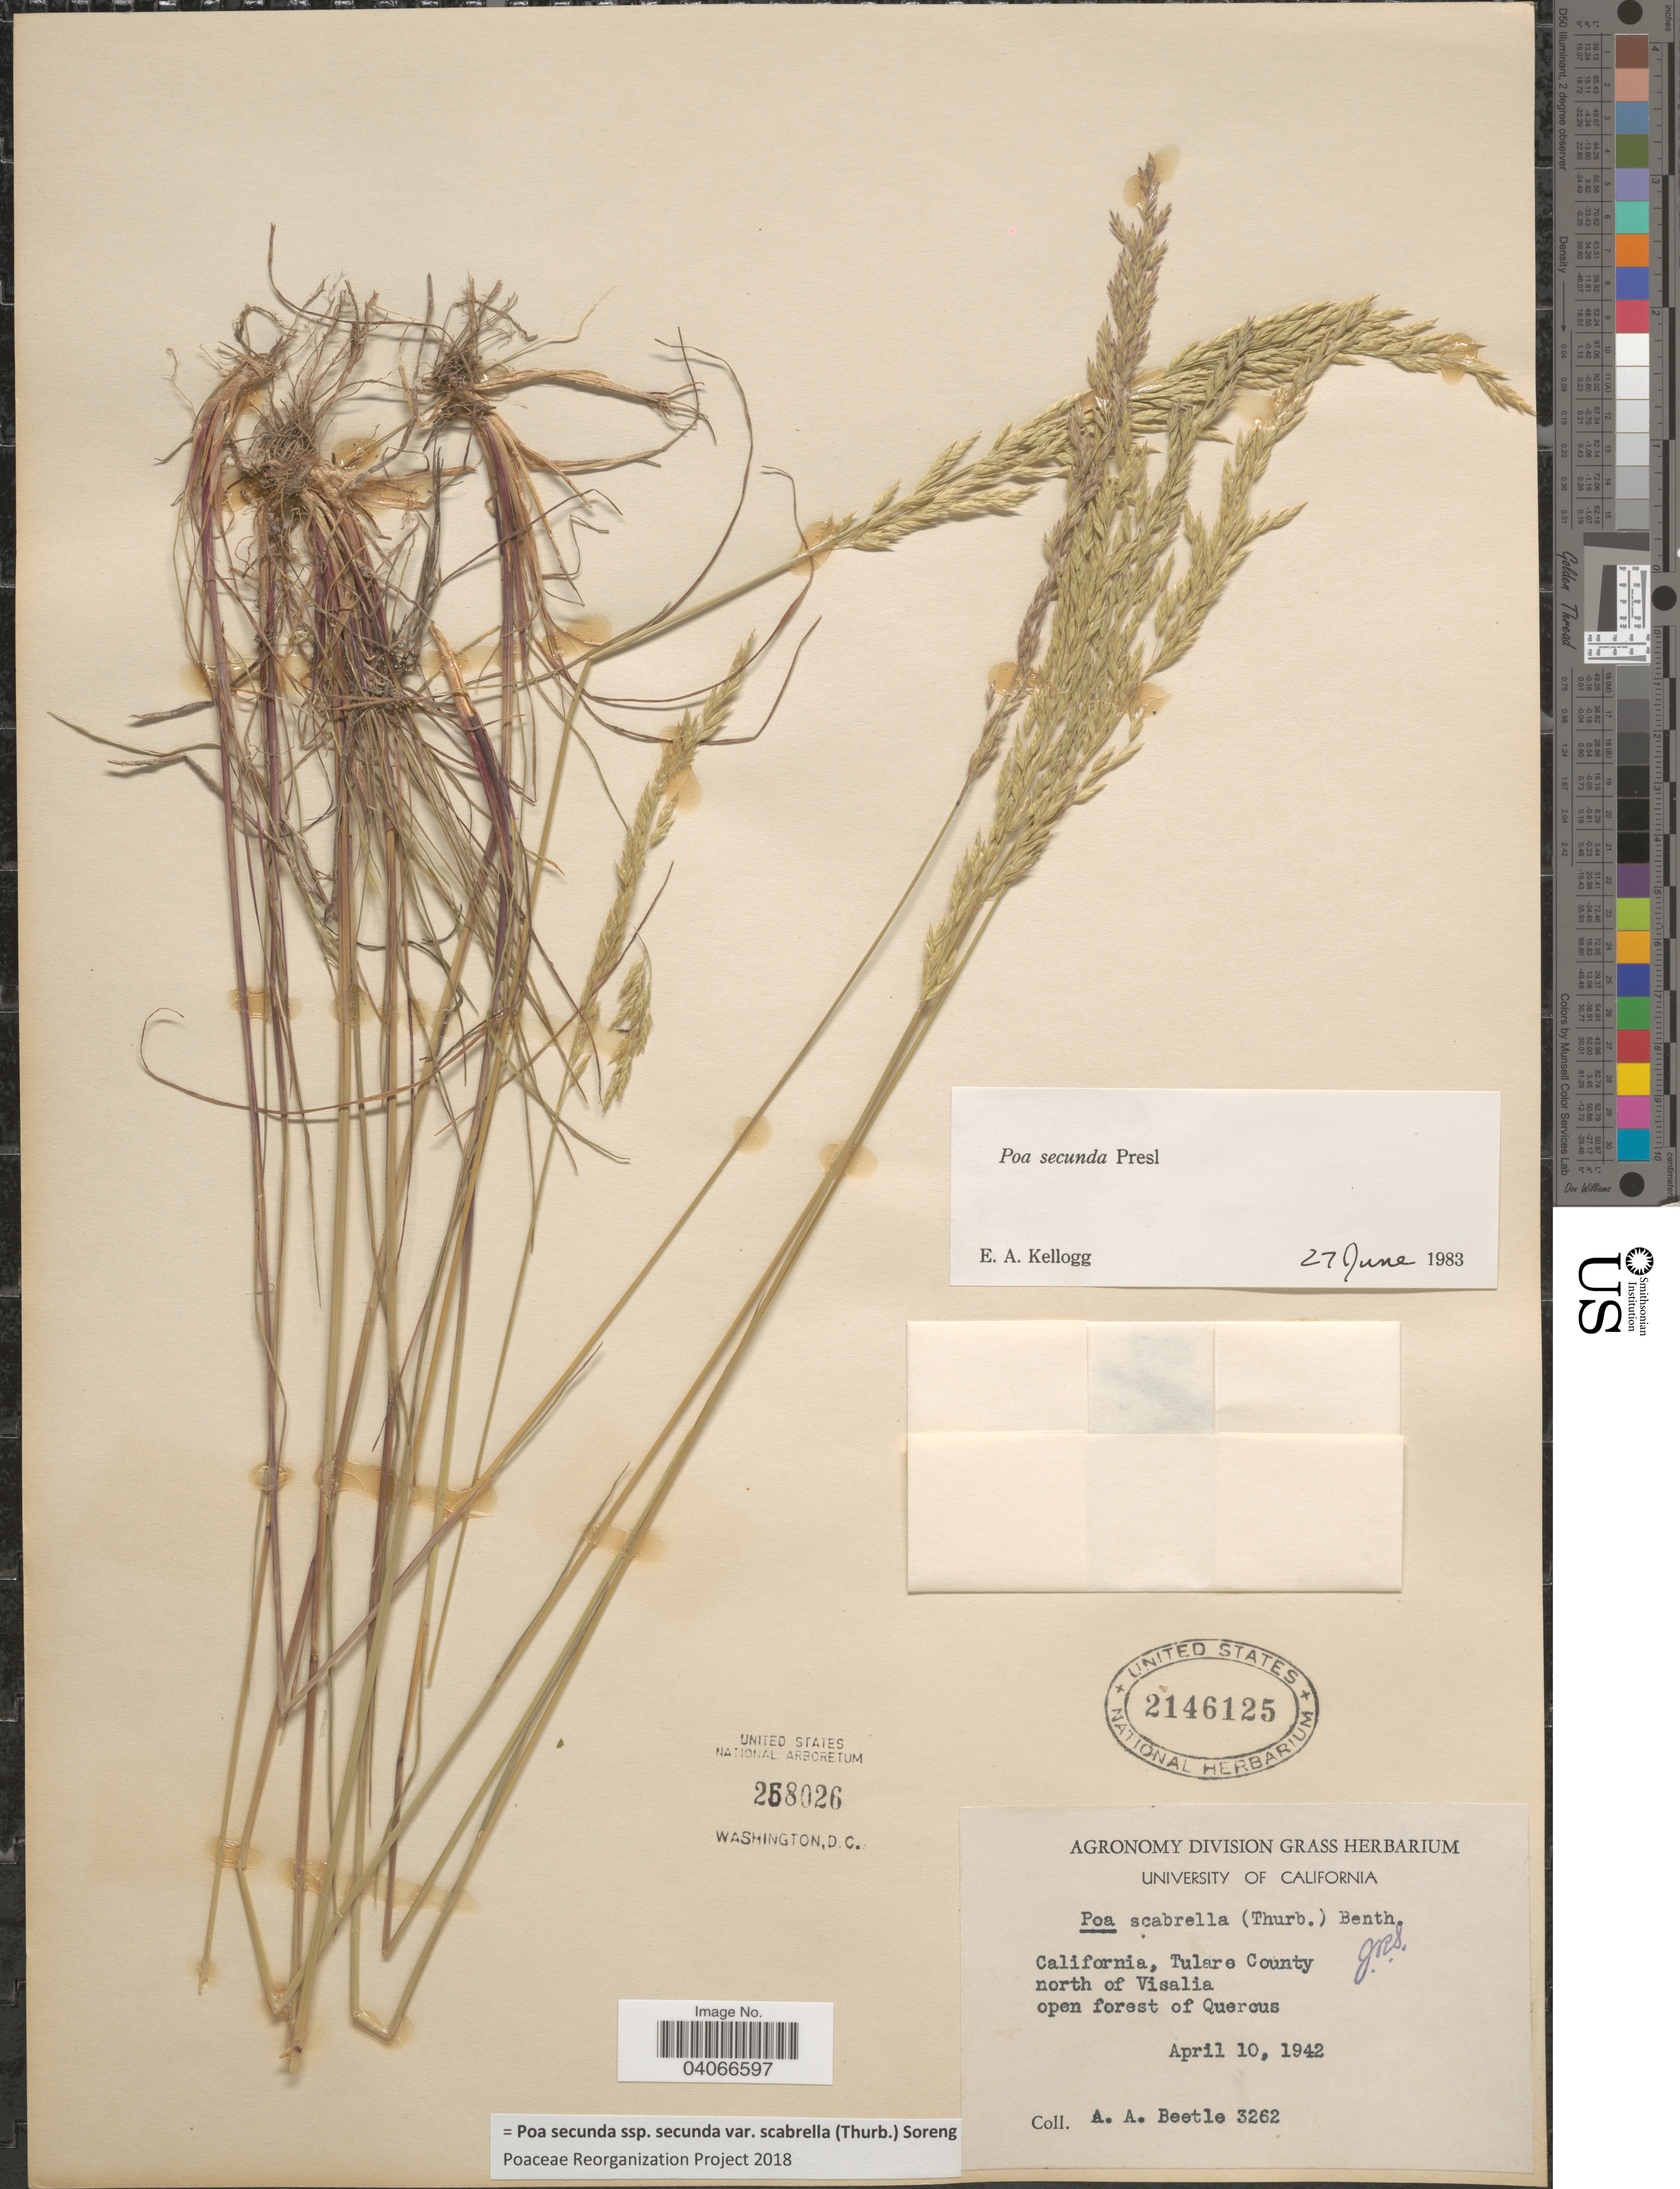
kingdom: Plantae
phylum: Tracheophyta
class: Liliopsida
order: Poales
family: Poaceae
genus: Poa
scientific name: Poa secunda subsp. secunda var. scabrella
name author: (Thurb.) Soreng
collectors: A. A. Beetle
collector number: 3262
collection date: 1942-04-10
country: United States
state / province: California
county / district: Tulare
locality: Tulare County, north of Visalia.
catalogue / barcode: US 2146125